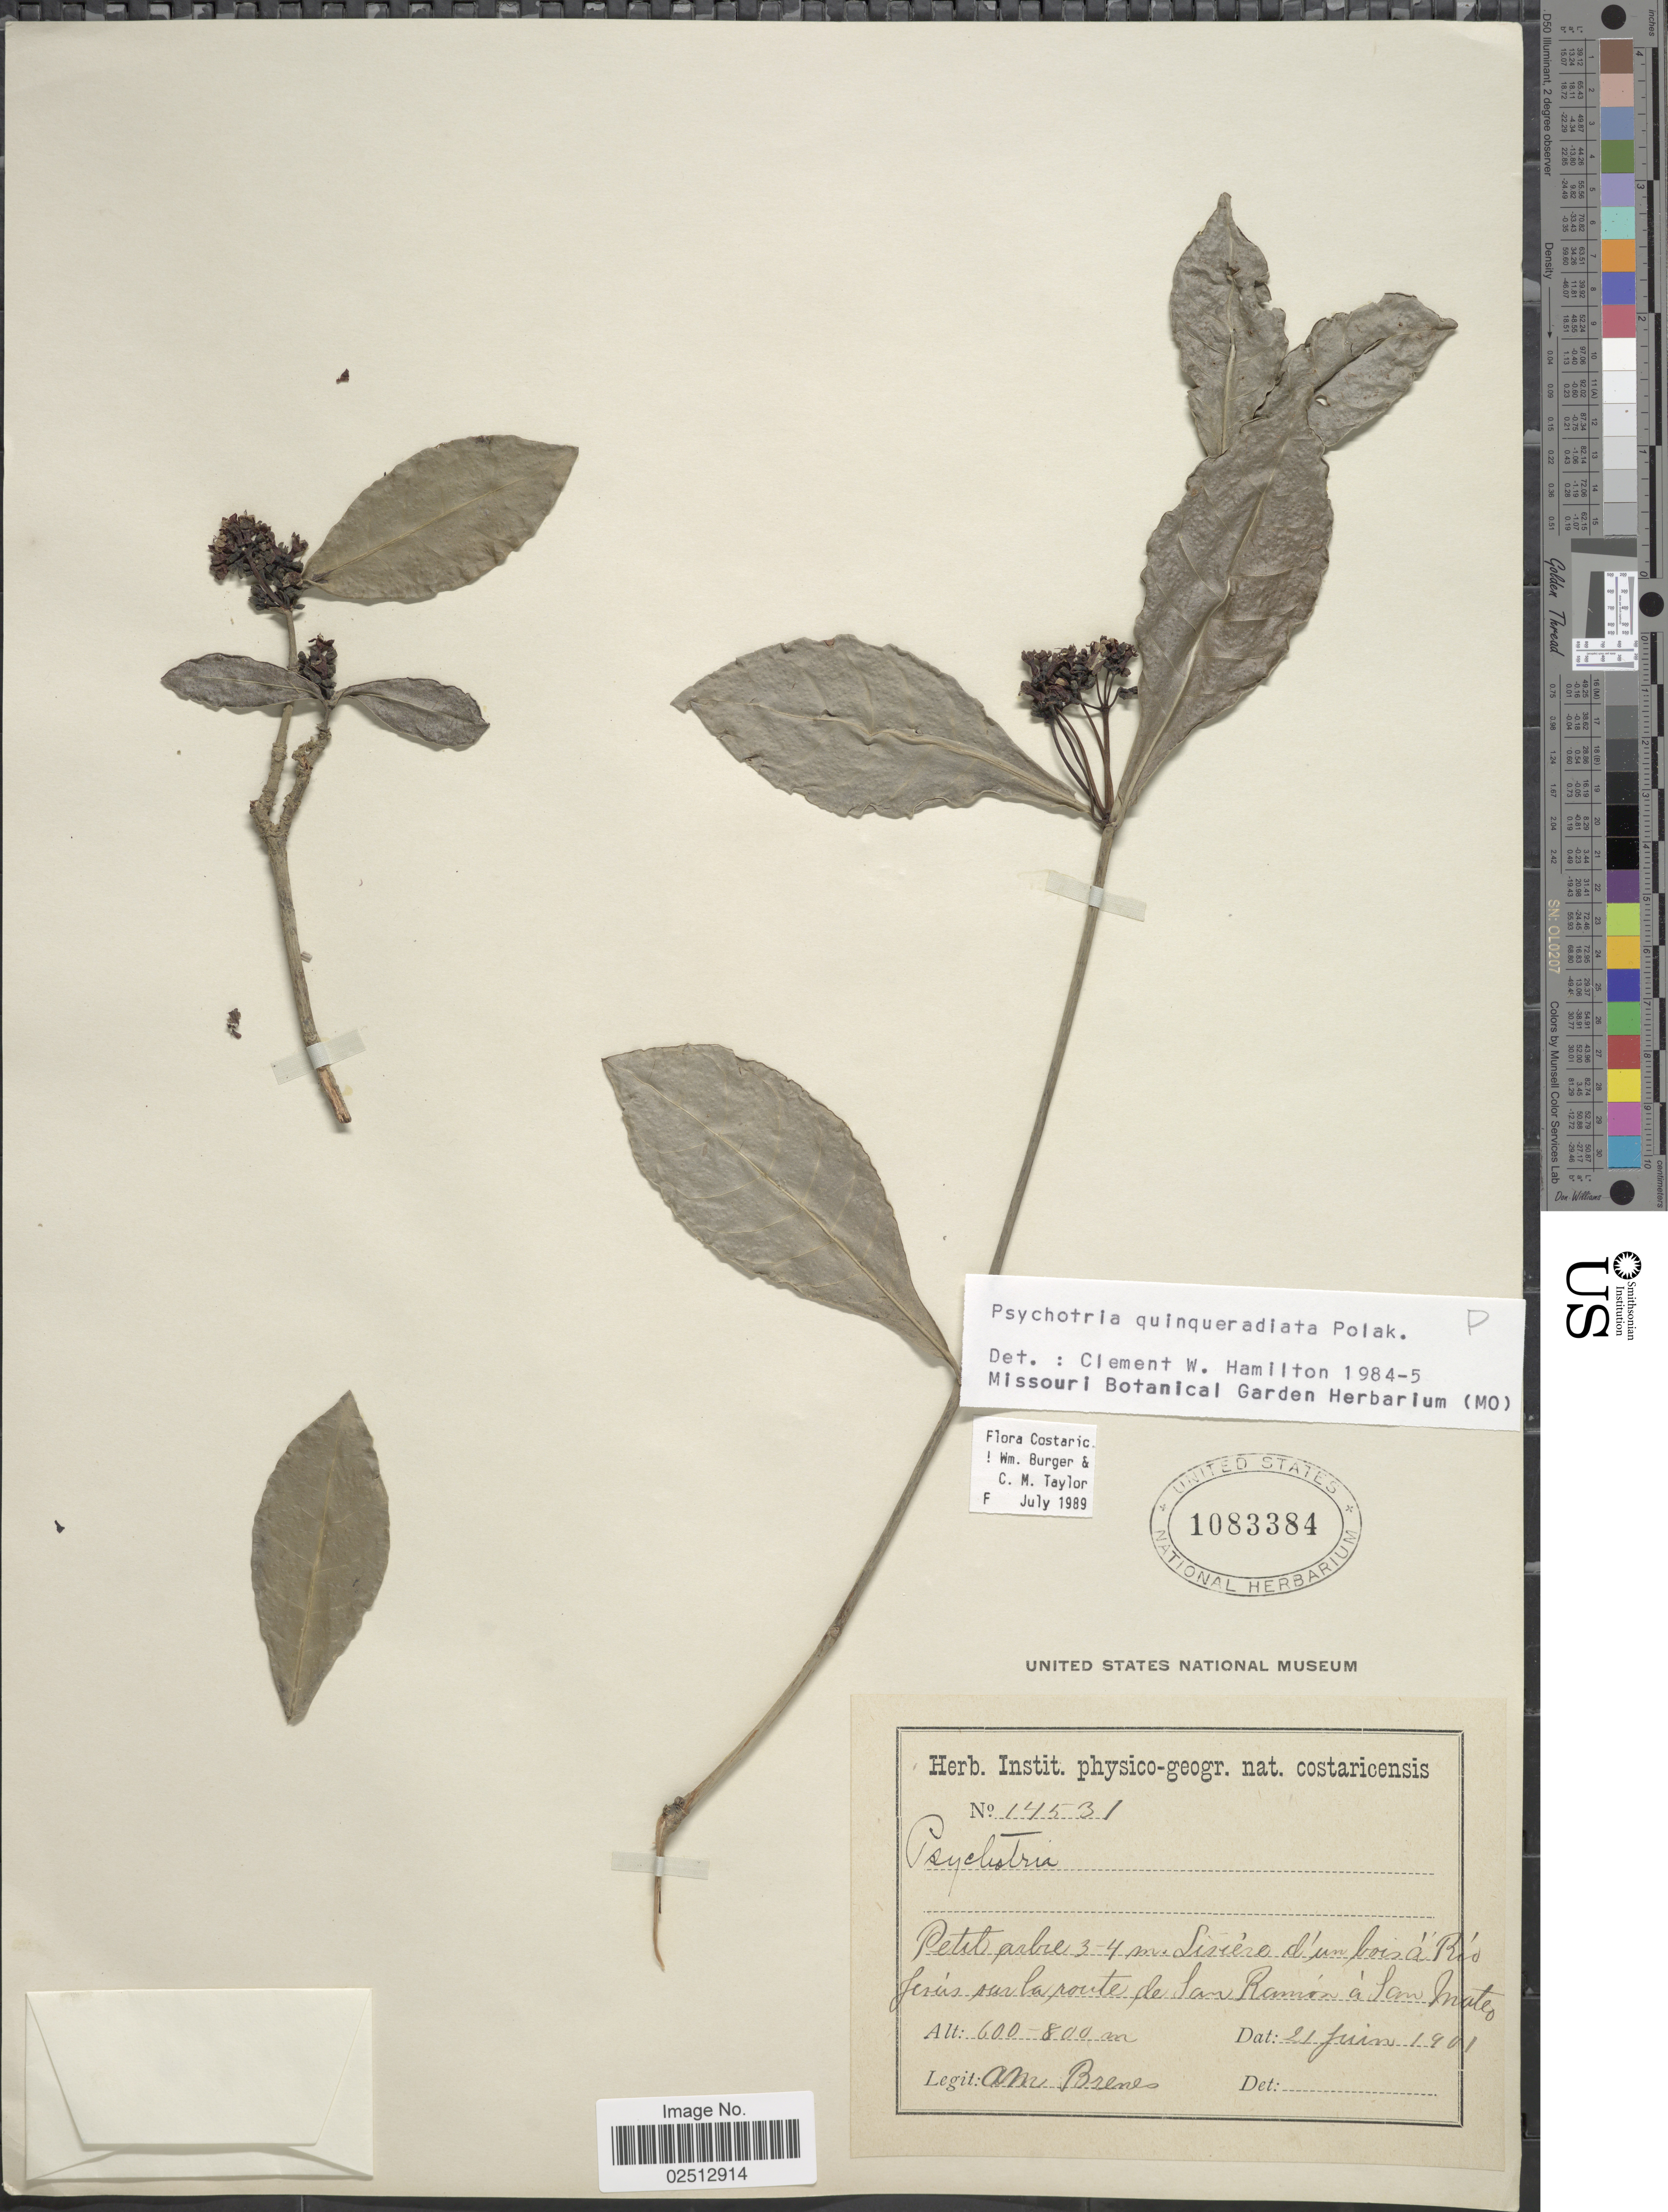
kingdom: Plantae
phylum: Tracheophyta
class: Magnoliopsida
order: Gentianales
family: Rubiaceae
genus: Psychotria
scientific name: Psychotria quinqueradiata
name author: Pol.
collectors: A. Brenes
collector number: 14531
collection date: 1901-06-21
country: Costa Rica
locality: Sisiere d'un bois a Rio Jesus sur la route de San Ramon a San Mateo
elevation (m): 600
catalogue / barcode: US 1083384